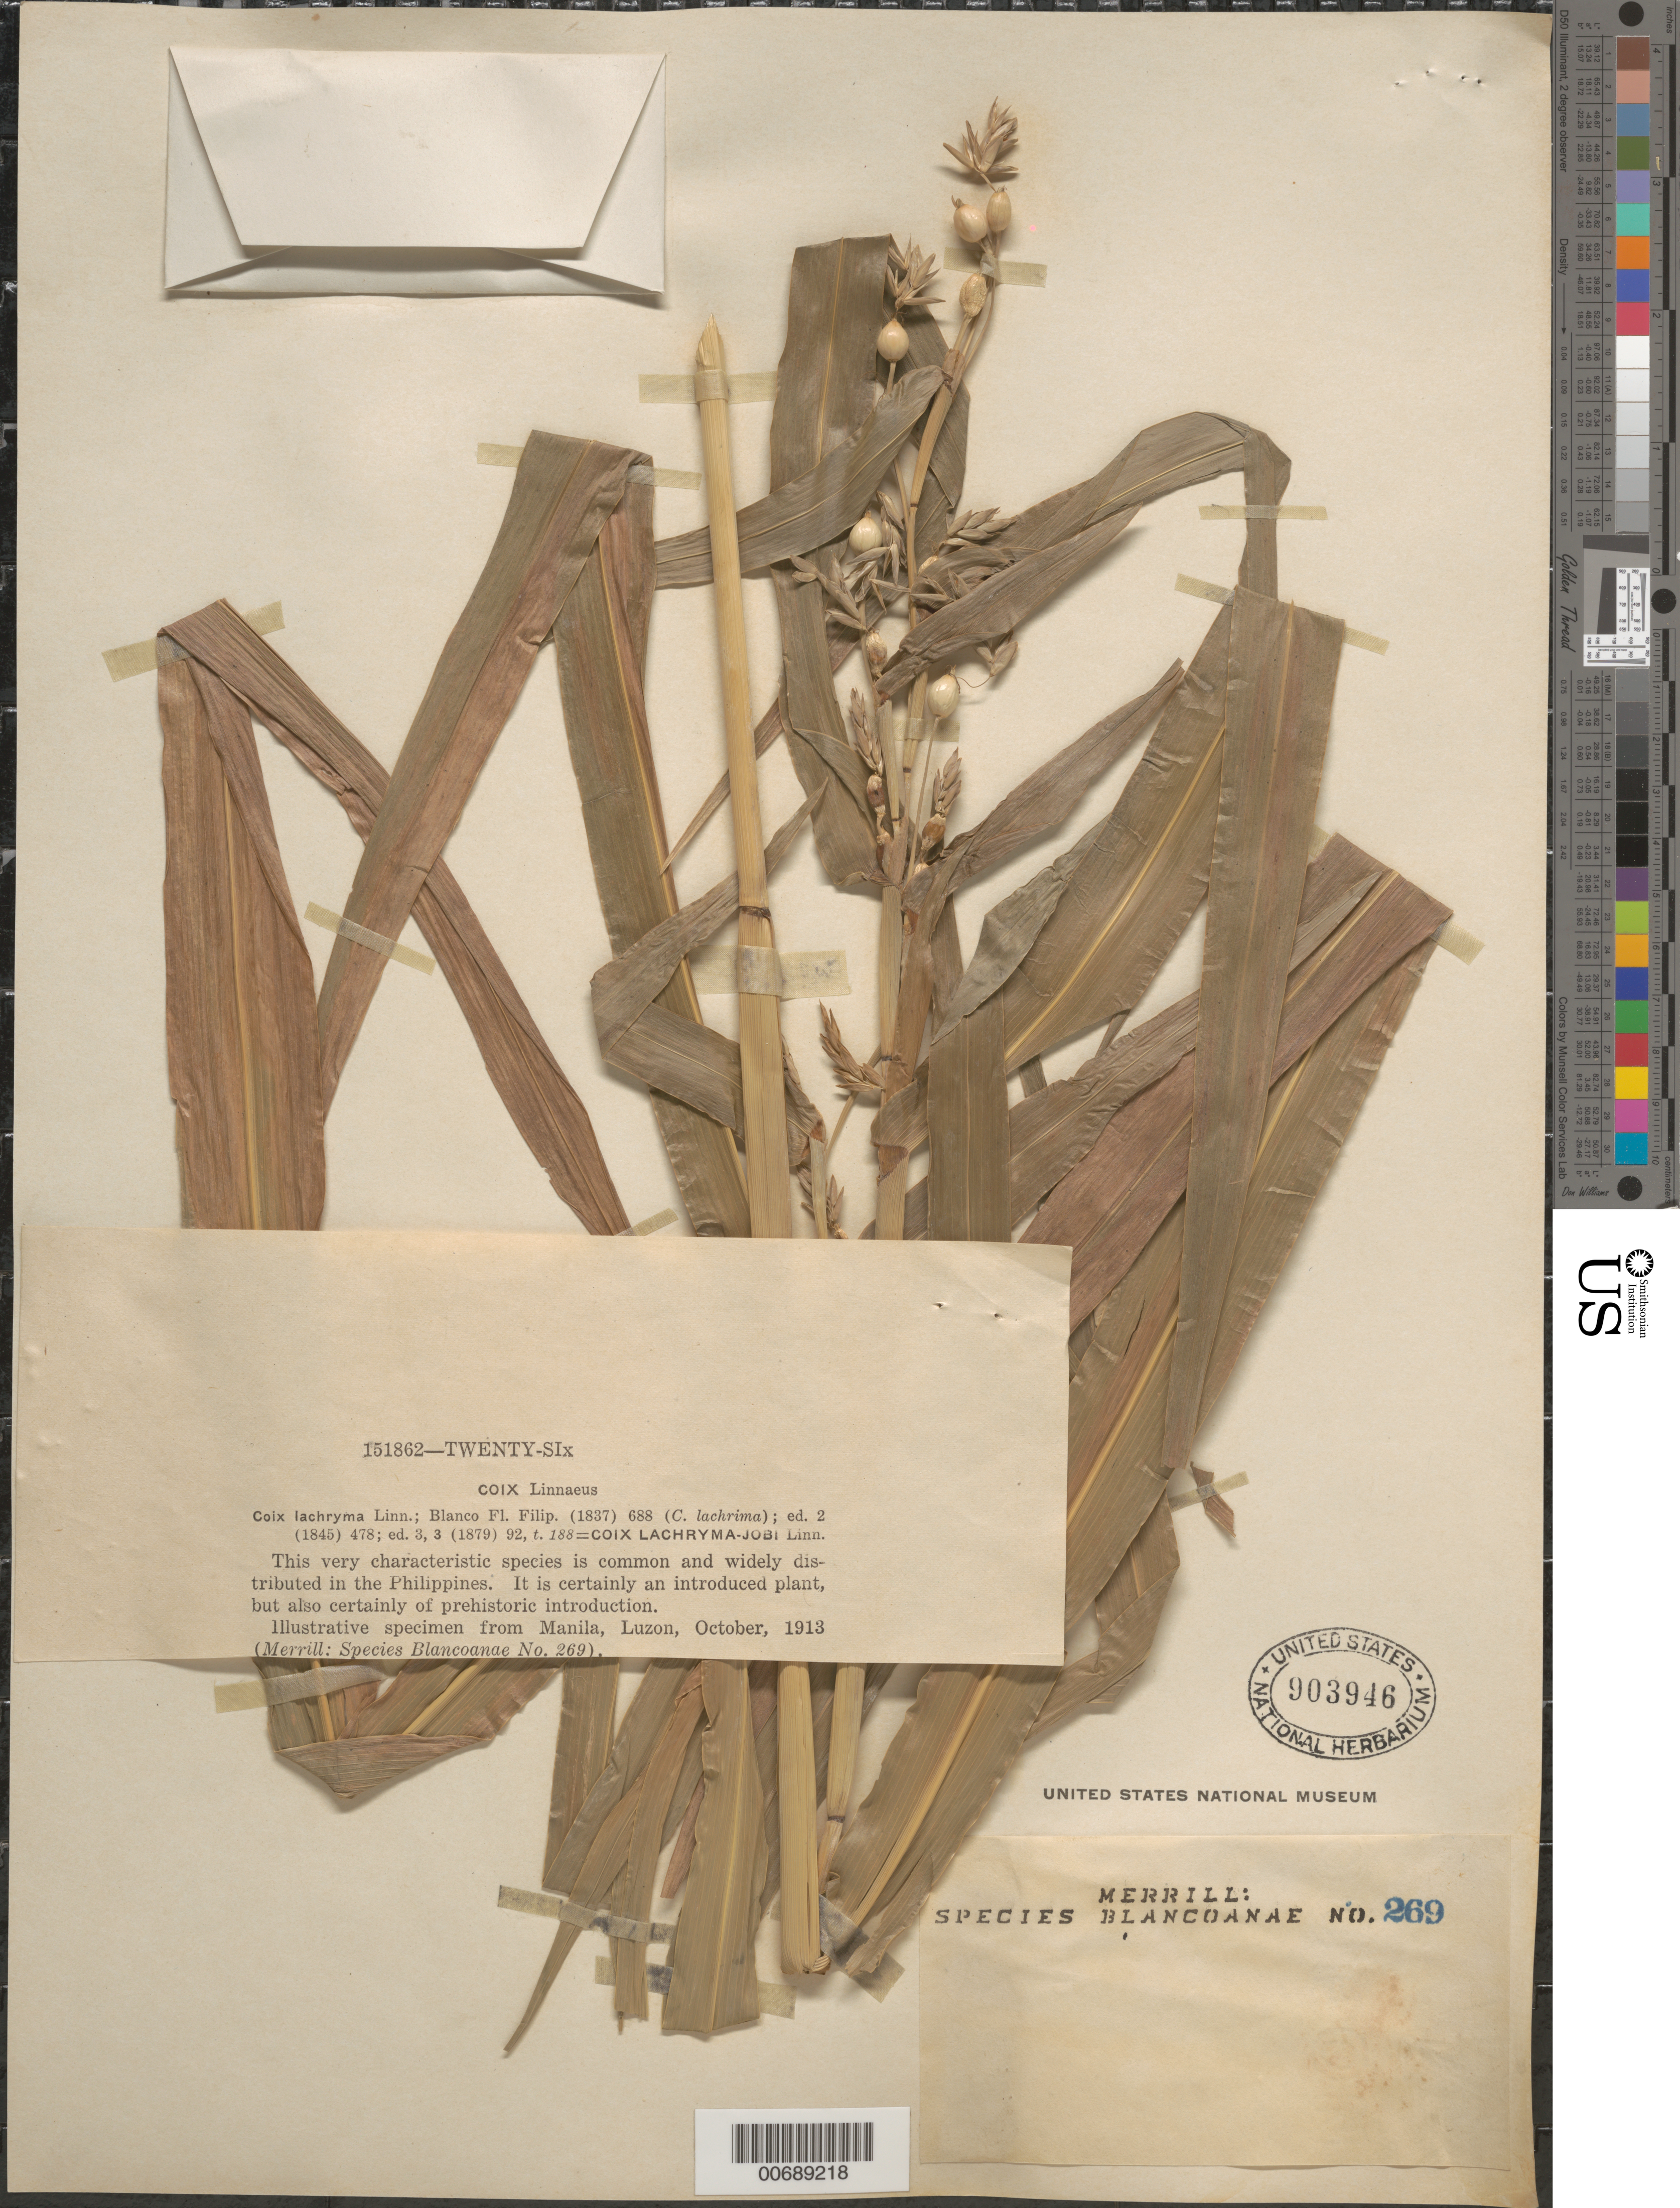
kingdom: Plantae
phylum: Tracheophyta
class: Liliopsida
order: Poales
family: Poaceae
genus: Coix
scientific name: Coix lacryma-jobi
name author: L.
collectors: E. D. Merrill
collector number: Sp. Blancoan. 0269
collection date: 1913-10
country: Philippines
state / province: National Capital Region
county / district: Manila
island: Luzon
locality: Manila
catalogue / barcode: US 903946